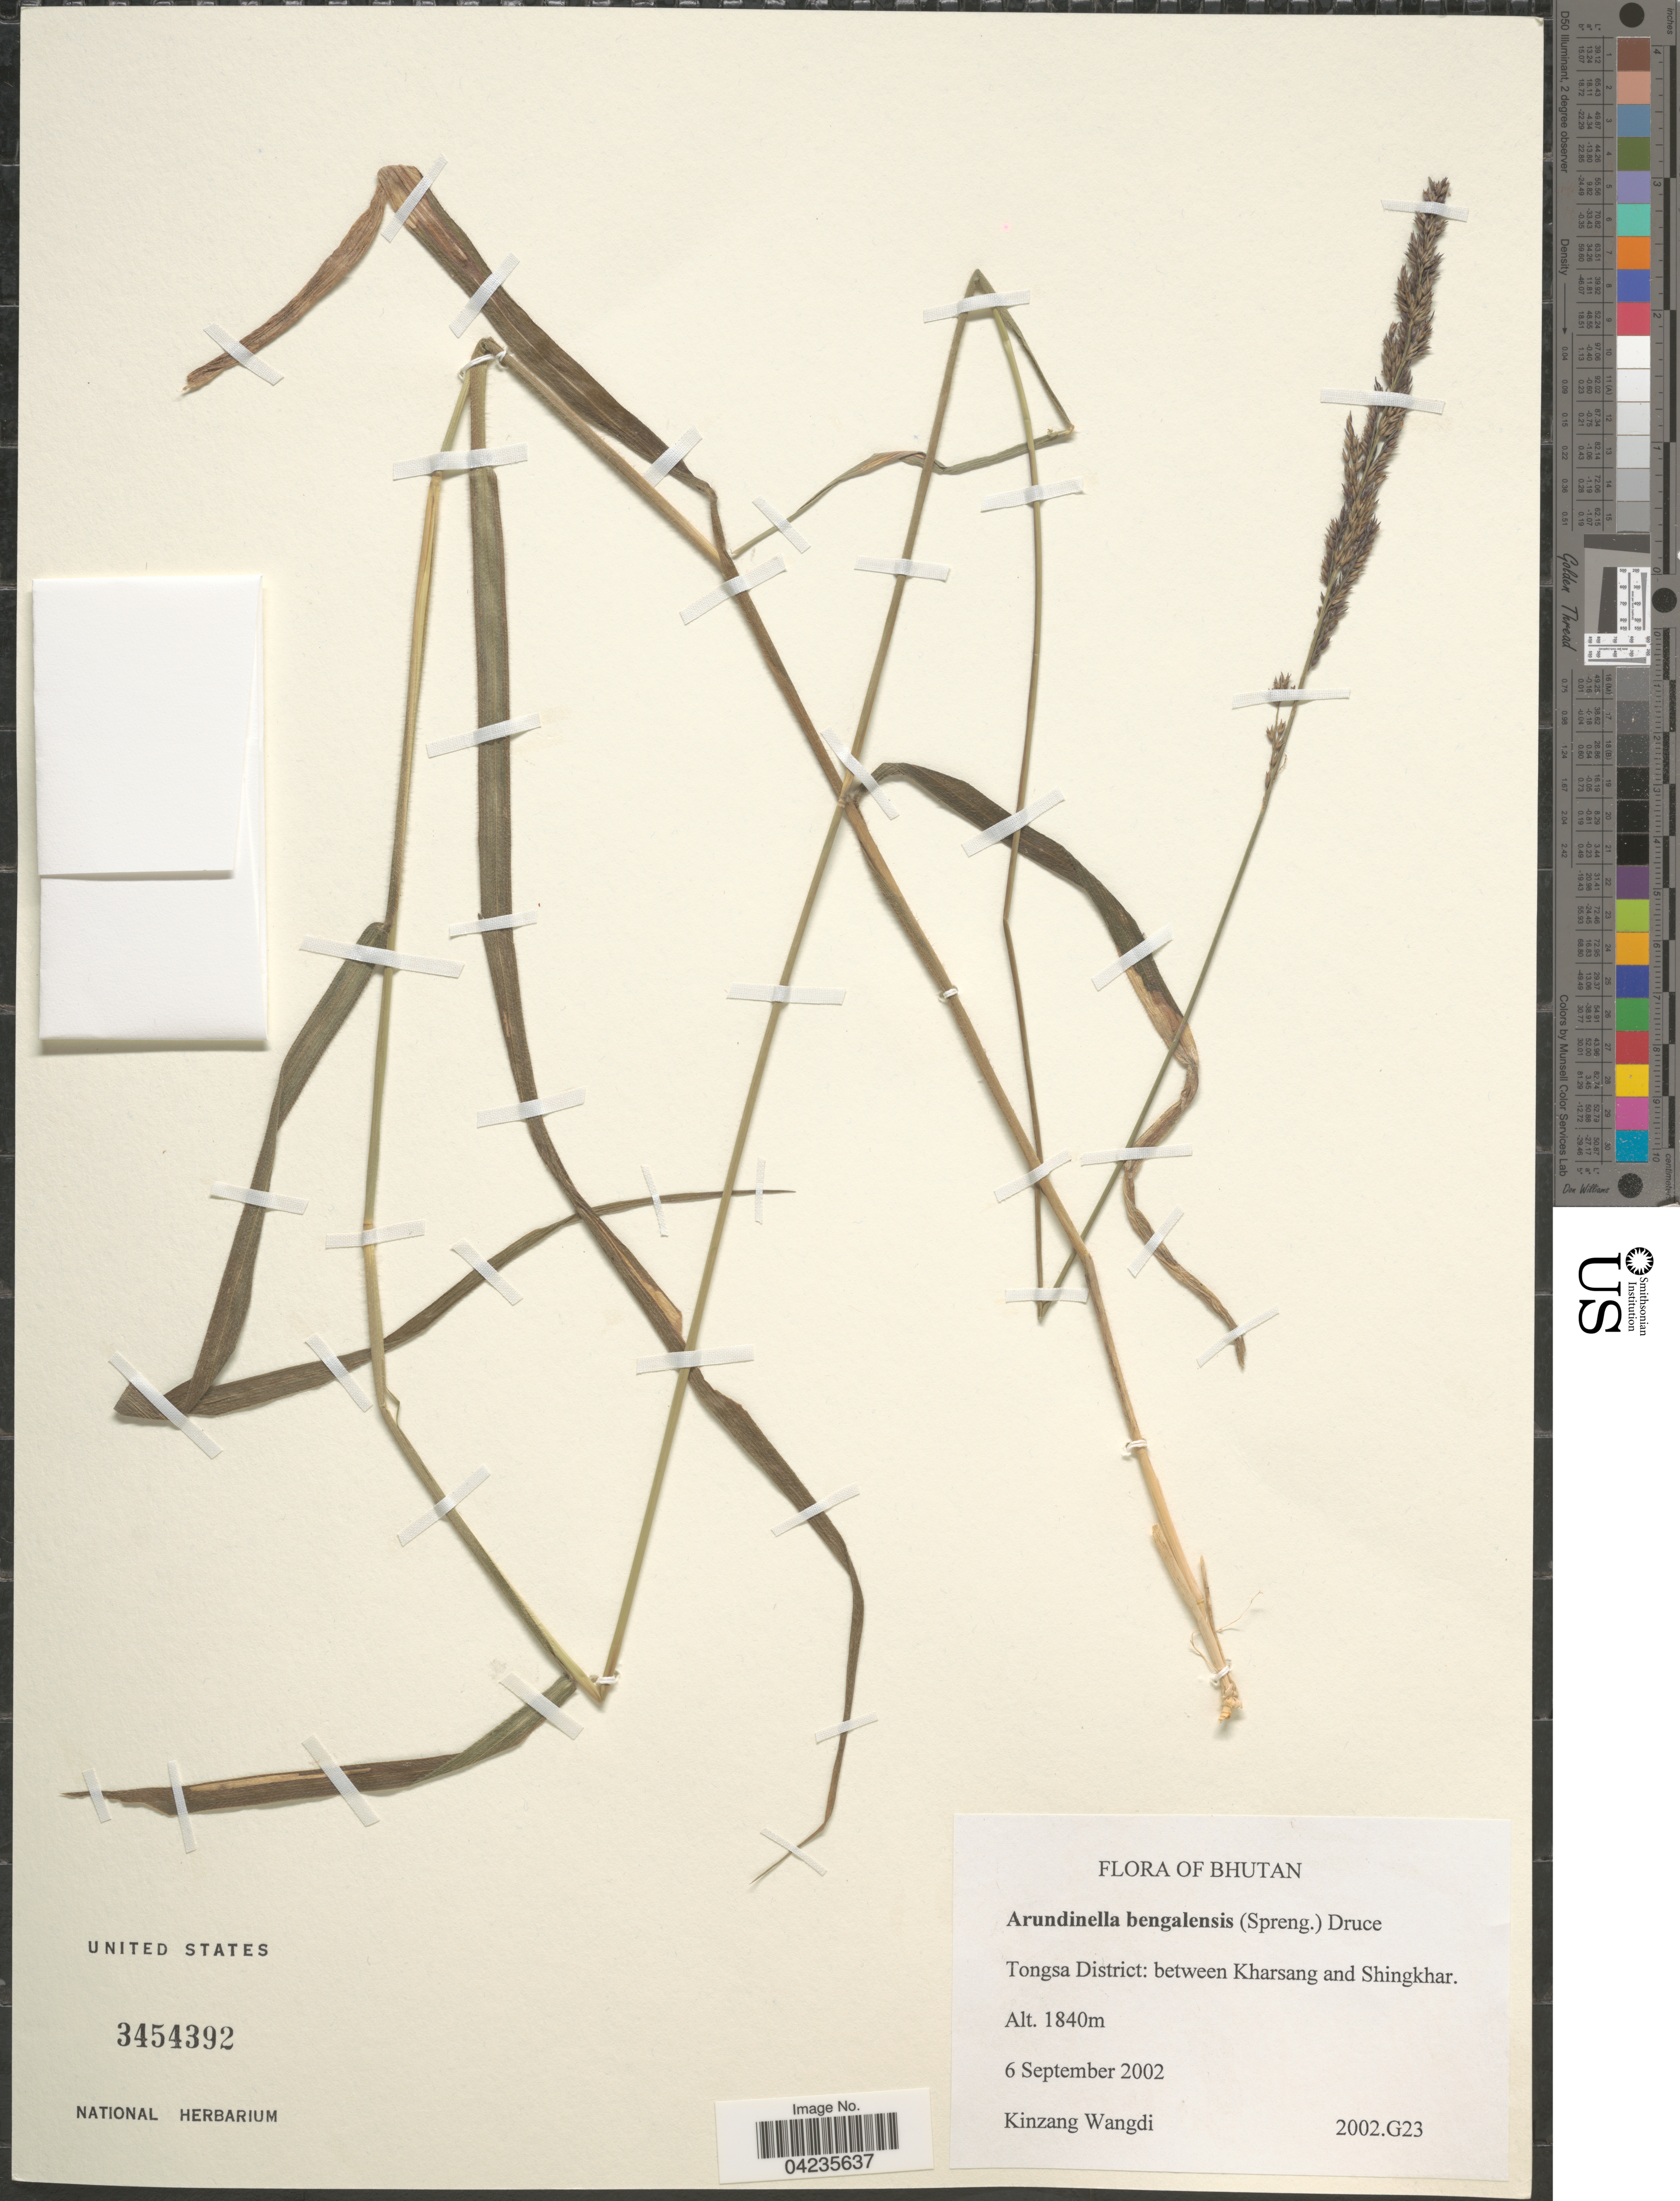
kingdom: Plantae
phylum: Tracheophyta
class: Liliopsida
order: Poales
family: Poaceae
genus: Arundinella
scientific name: Arundinella bengalensis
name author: (Spreng.) Druce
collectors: K. Wangdi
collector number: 2002.G23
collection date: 2002-09-06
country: Bhutan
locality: Tongsa District: between Kharsang and Shingkhar.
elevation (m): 1840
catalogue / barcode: US 3454392